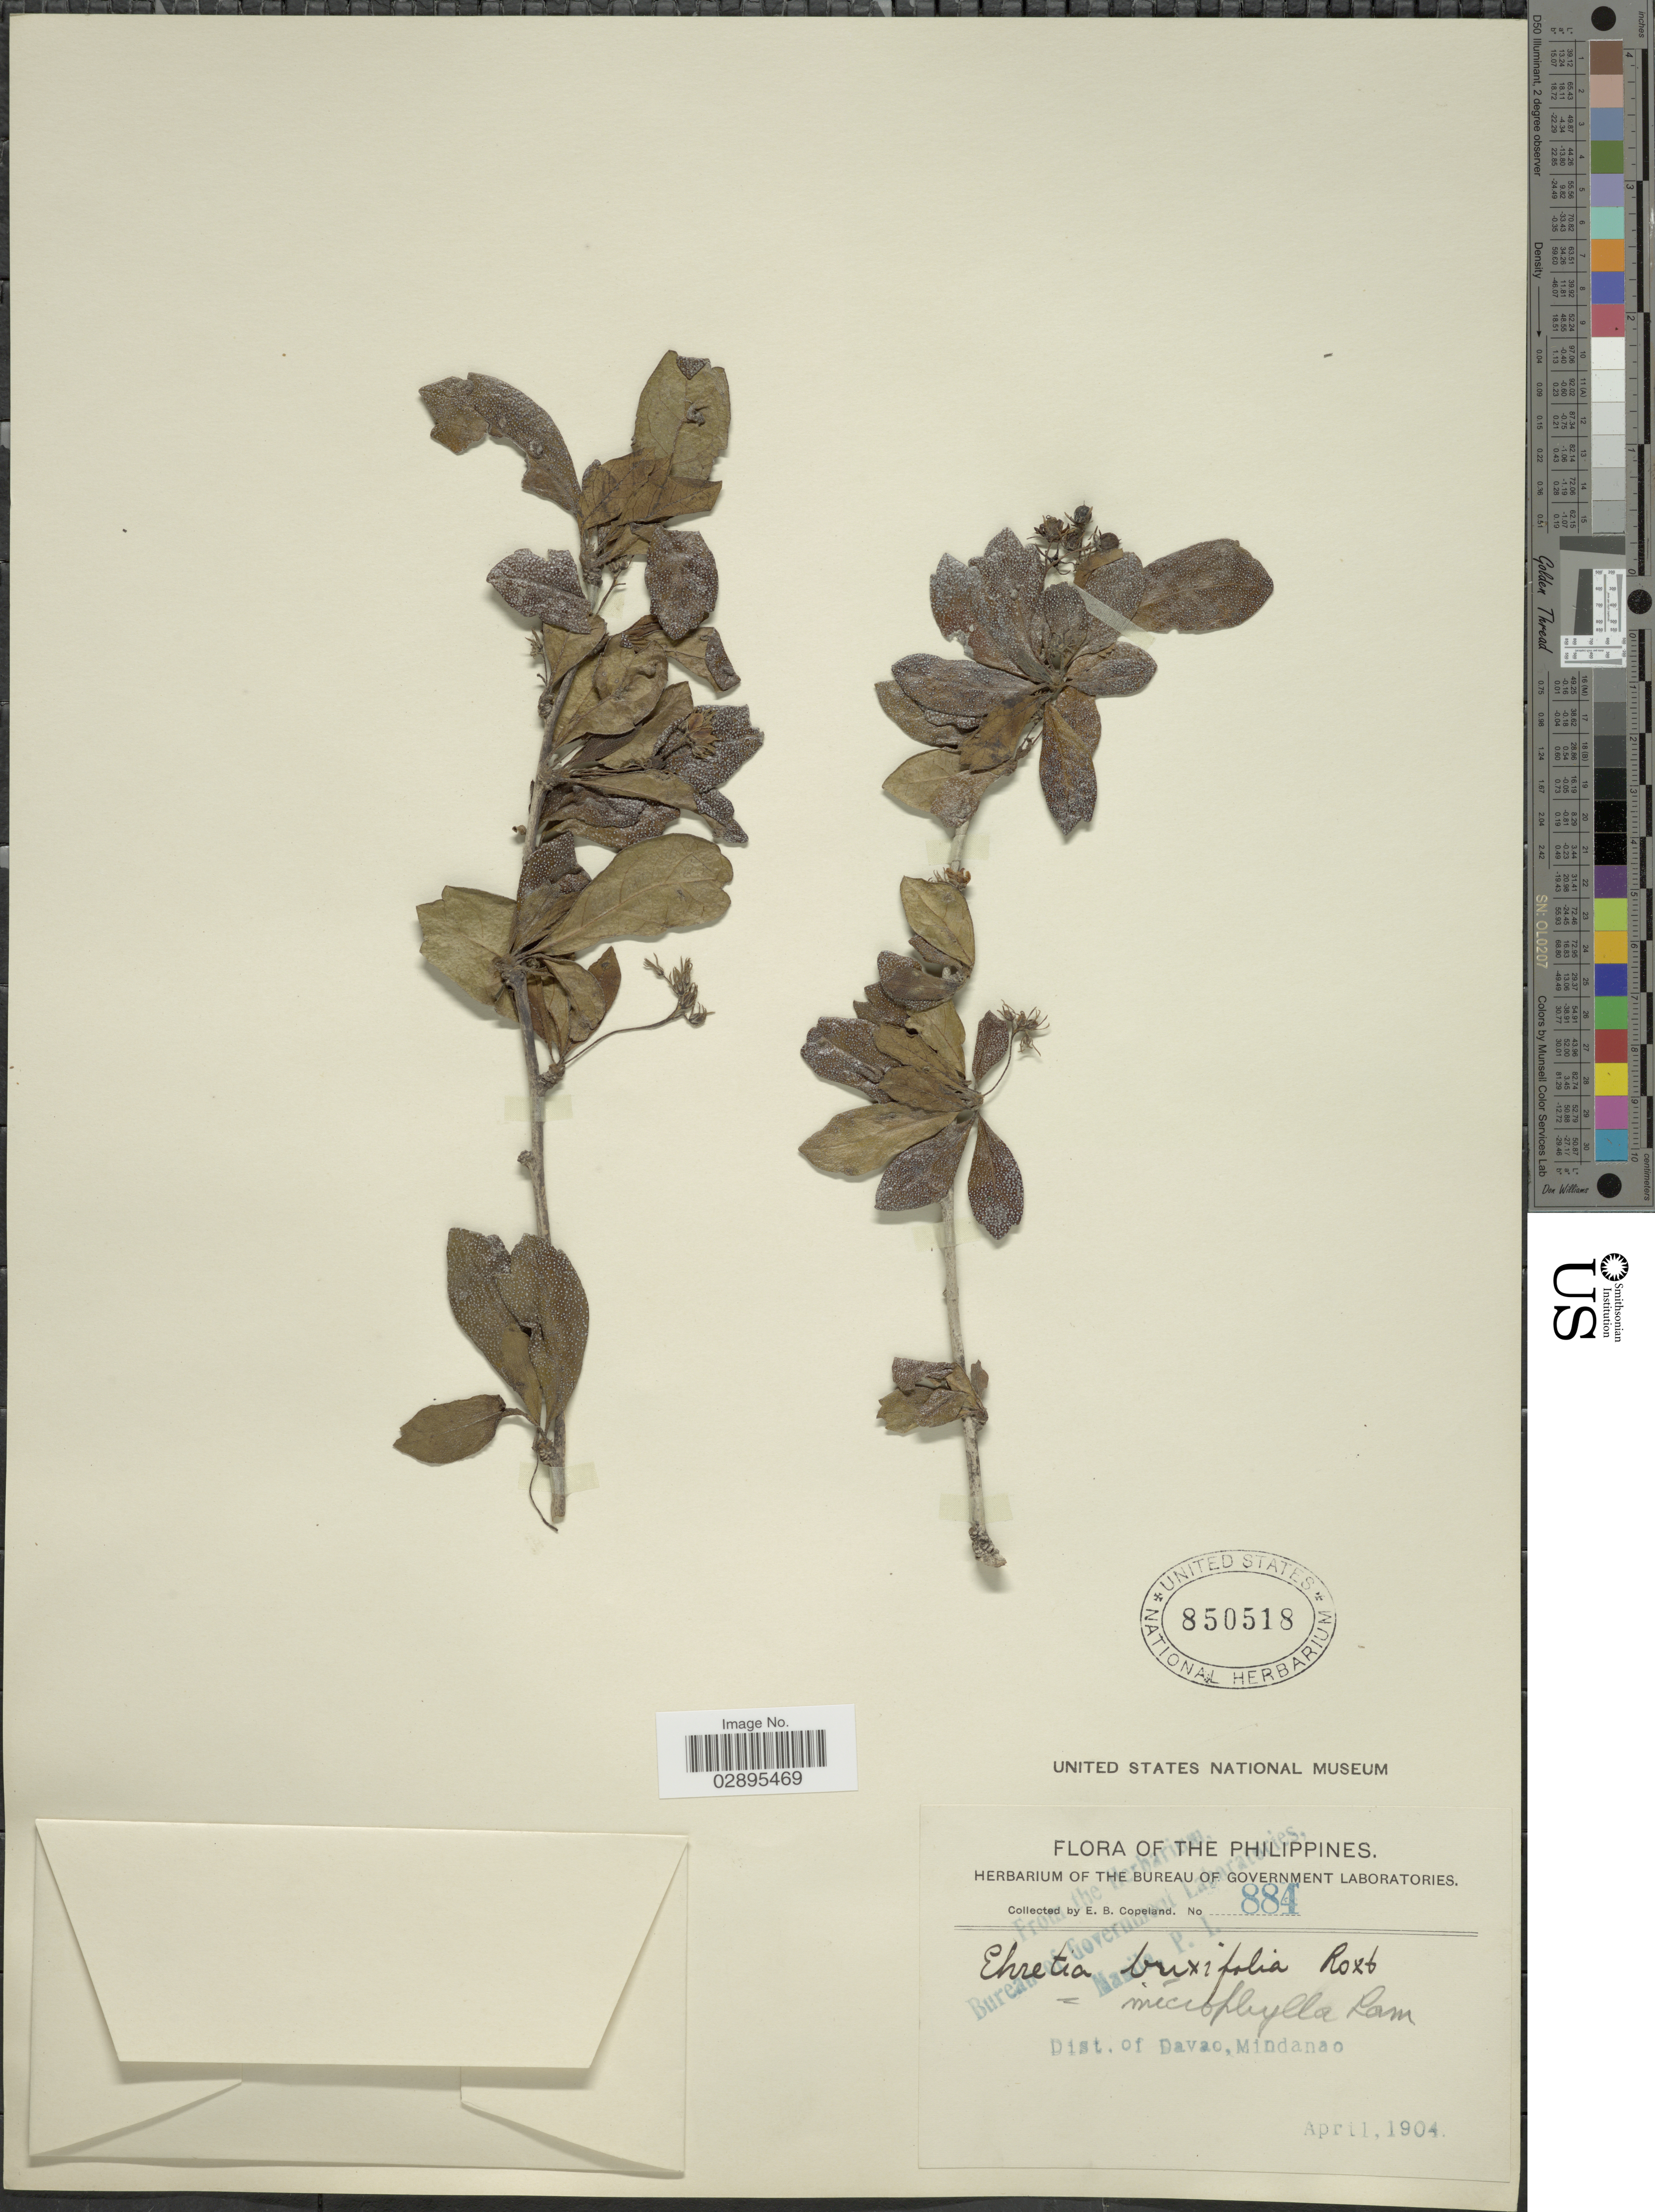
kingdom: Plantae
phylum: Tracheophyta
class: Magnoliopsida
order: Boraginales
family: Ehretiaceae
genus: Ehretia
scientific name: Ehretia microphylla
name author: Lam.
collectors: E. B. Copeland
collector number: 884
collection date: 1904-04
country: Philippines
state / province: Davao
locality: Dist. of Davao, Mindanao.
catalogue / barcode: US 850518